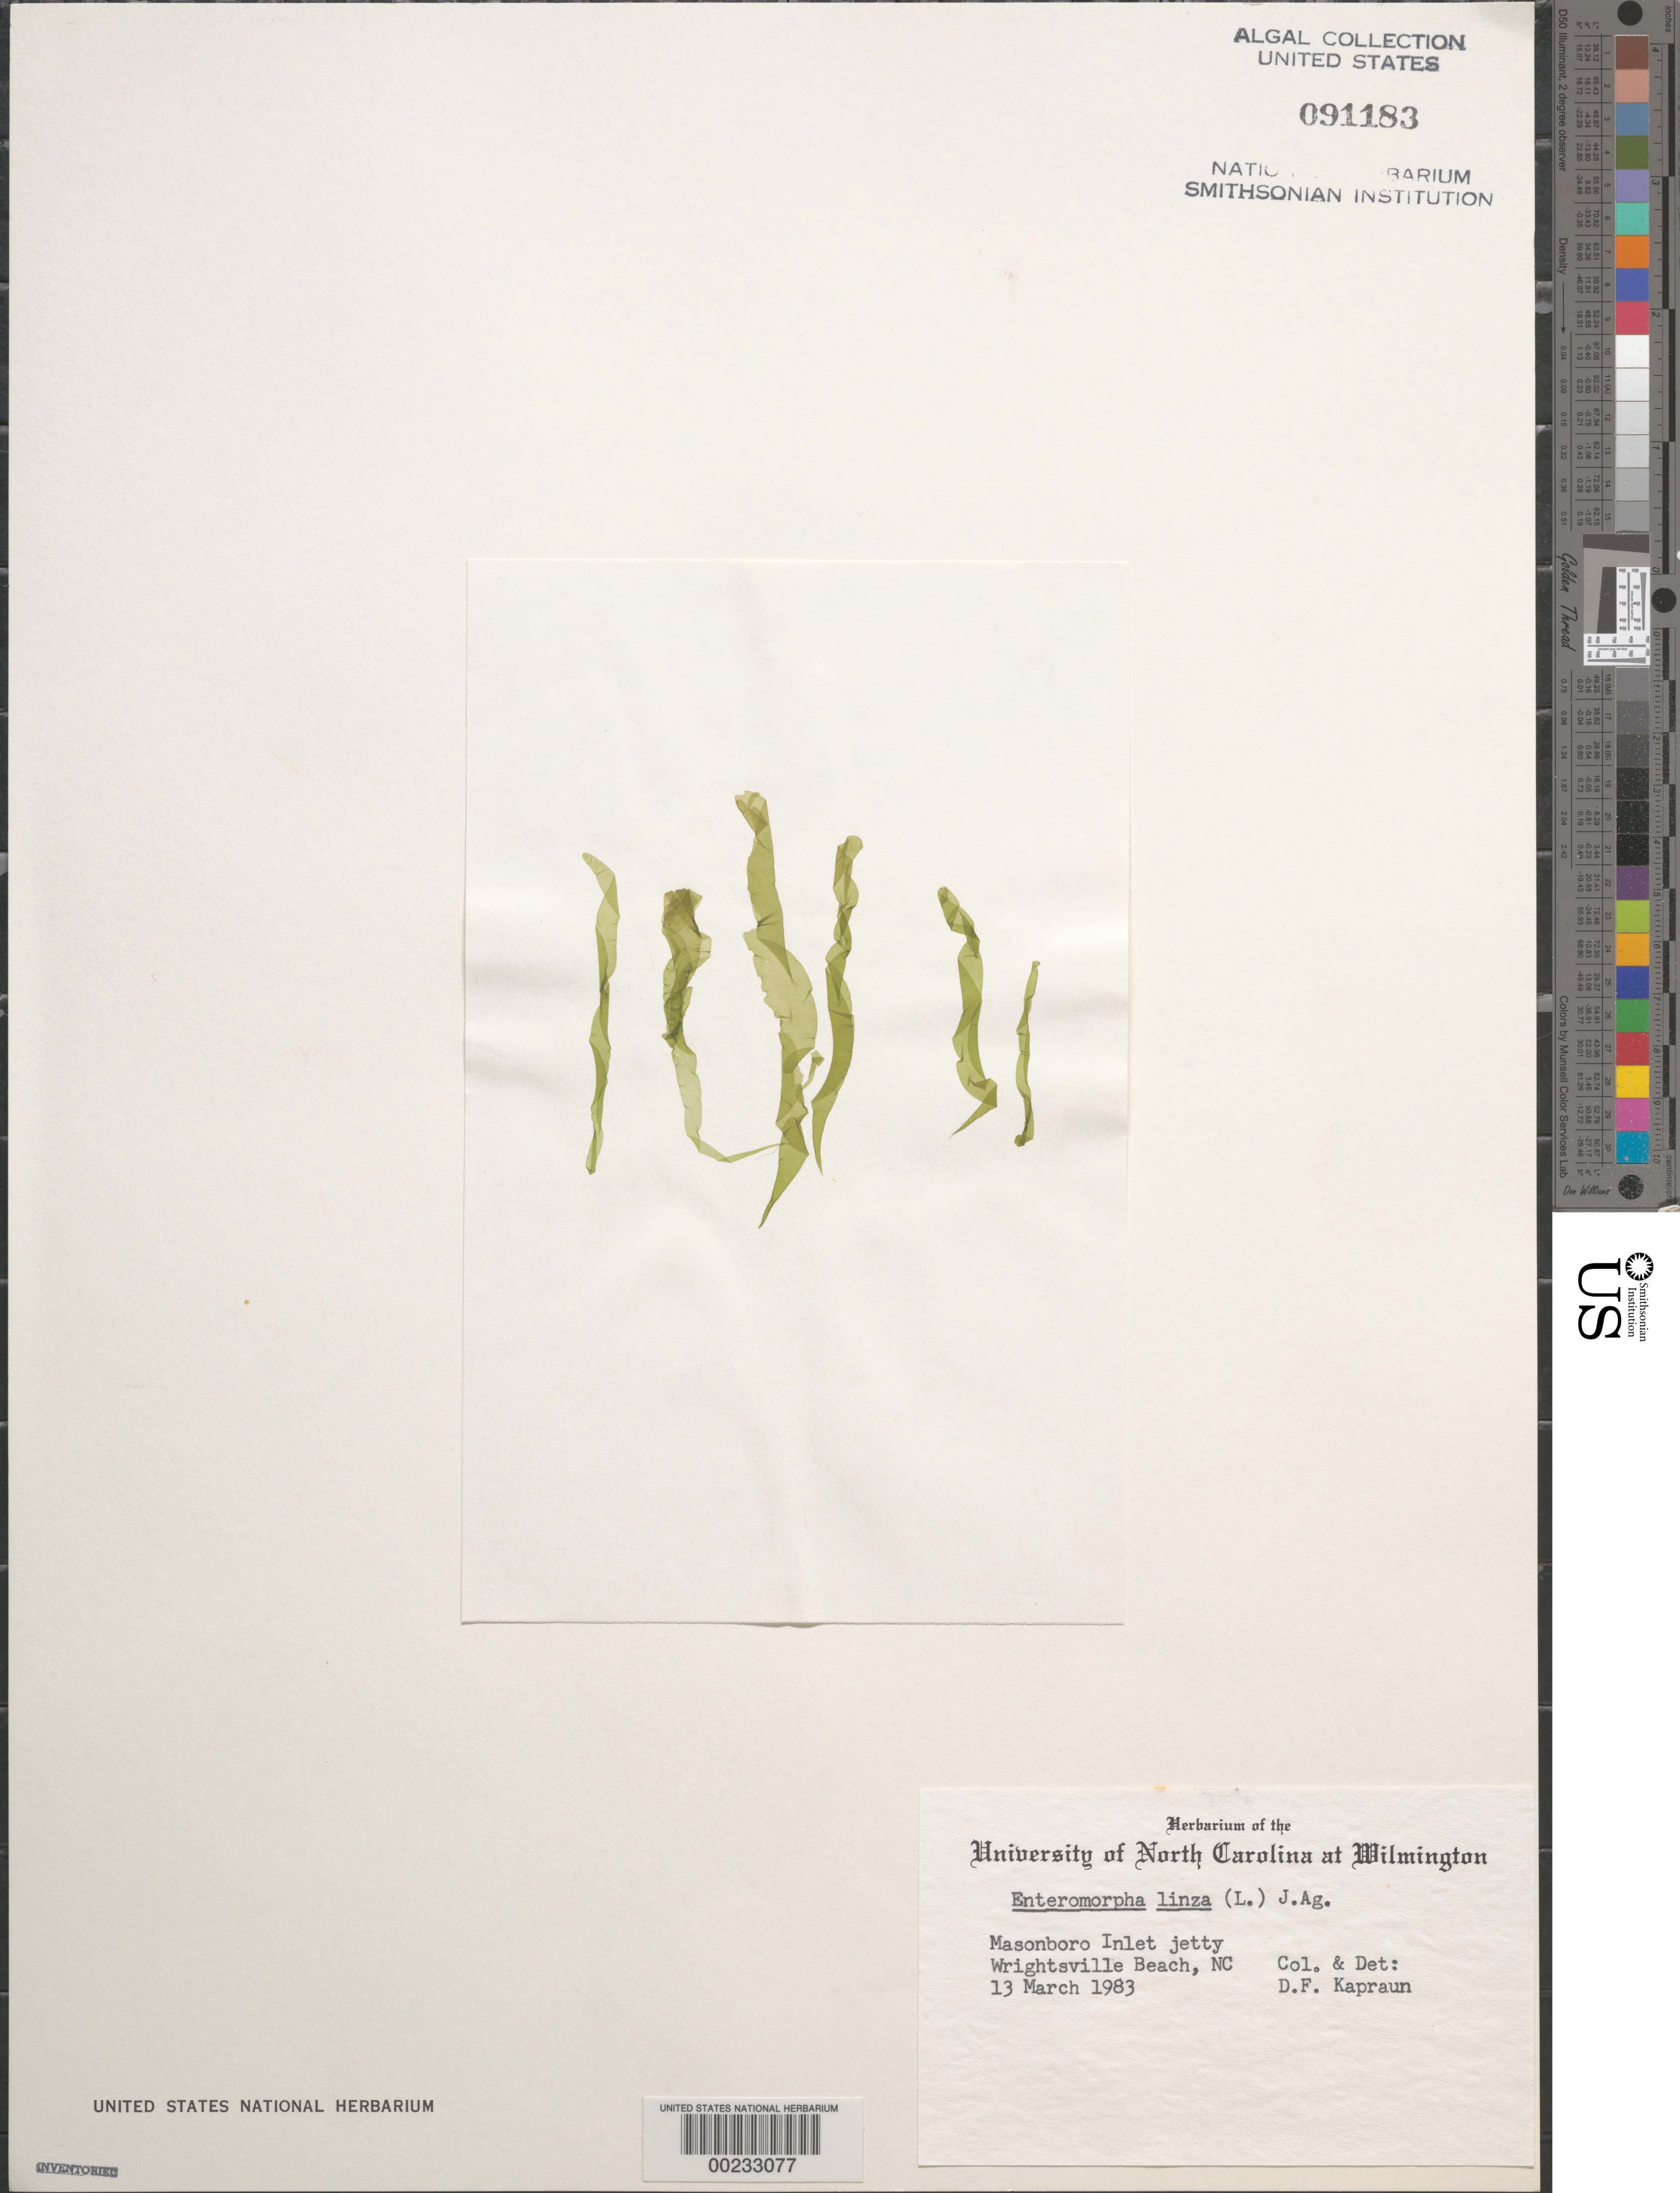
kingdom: Plantae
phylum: Chlorophyta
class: Ulvophyceae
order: Ulvales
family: Ulvaceae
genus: Ulva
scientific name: Ulva clathrata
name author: (Roth) C. Agardh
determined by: Algae name updating Project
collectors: D. F. Kapraun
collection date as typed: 13 Mar 1983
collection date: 1983-03-13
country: United States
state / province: North Carolina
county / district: New Hanover County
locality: Wrightsville Beach, Masonboro Inlet jetty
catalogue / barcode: US 91183